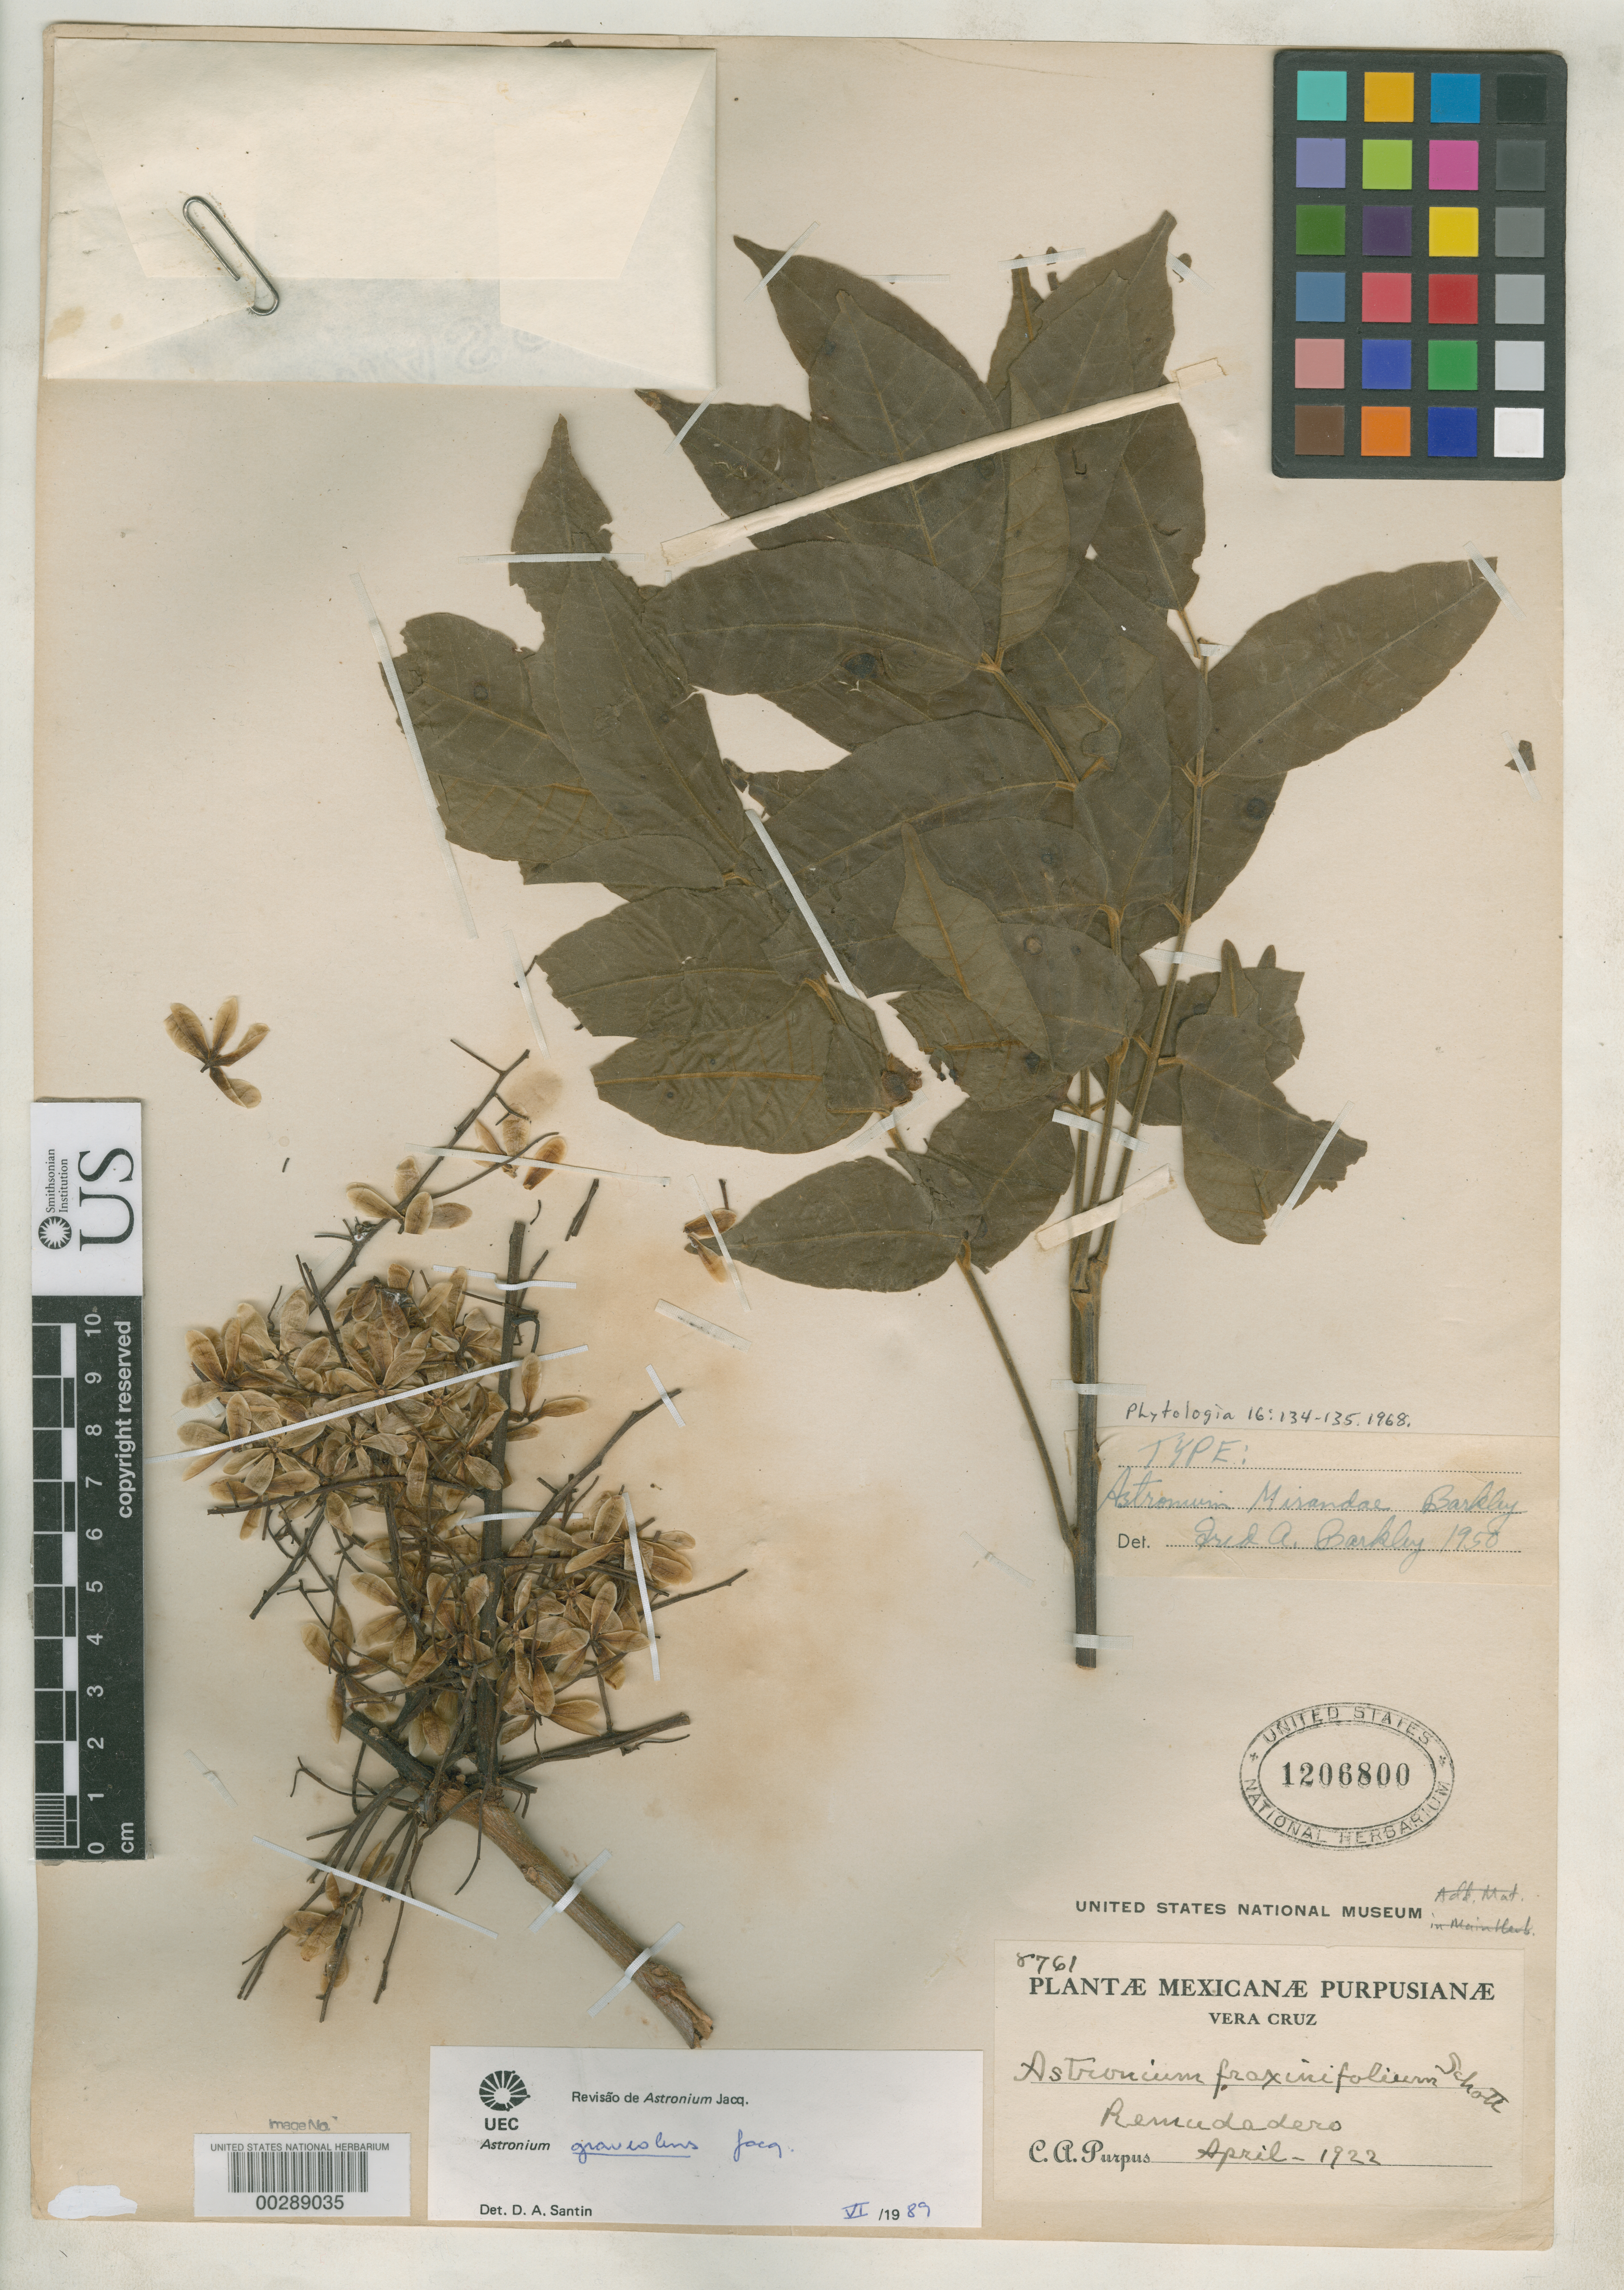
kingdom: Plantae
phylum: Tracheophyta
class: Magnoliopsida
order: Sapindales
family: Anacardiaceae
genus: Astronium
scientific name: Astronium mirandae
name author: F.A. Barkley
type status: Holotype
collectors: C. A. Purpus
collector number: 8761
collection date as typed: Apr 1922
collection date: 1922-04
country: Mexico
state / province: Veracruz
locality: Remudadero.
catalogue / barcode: US 1206800